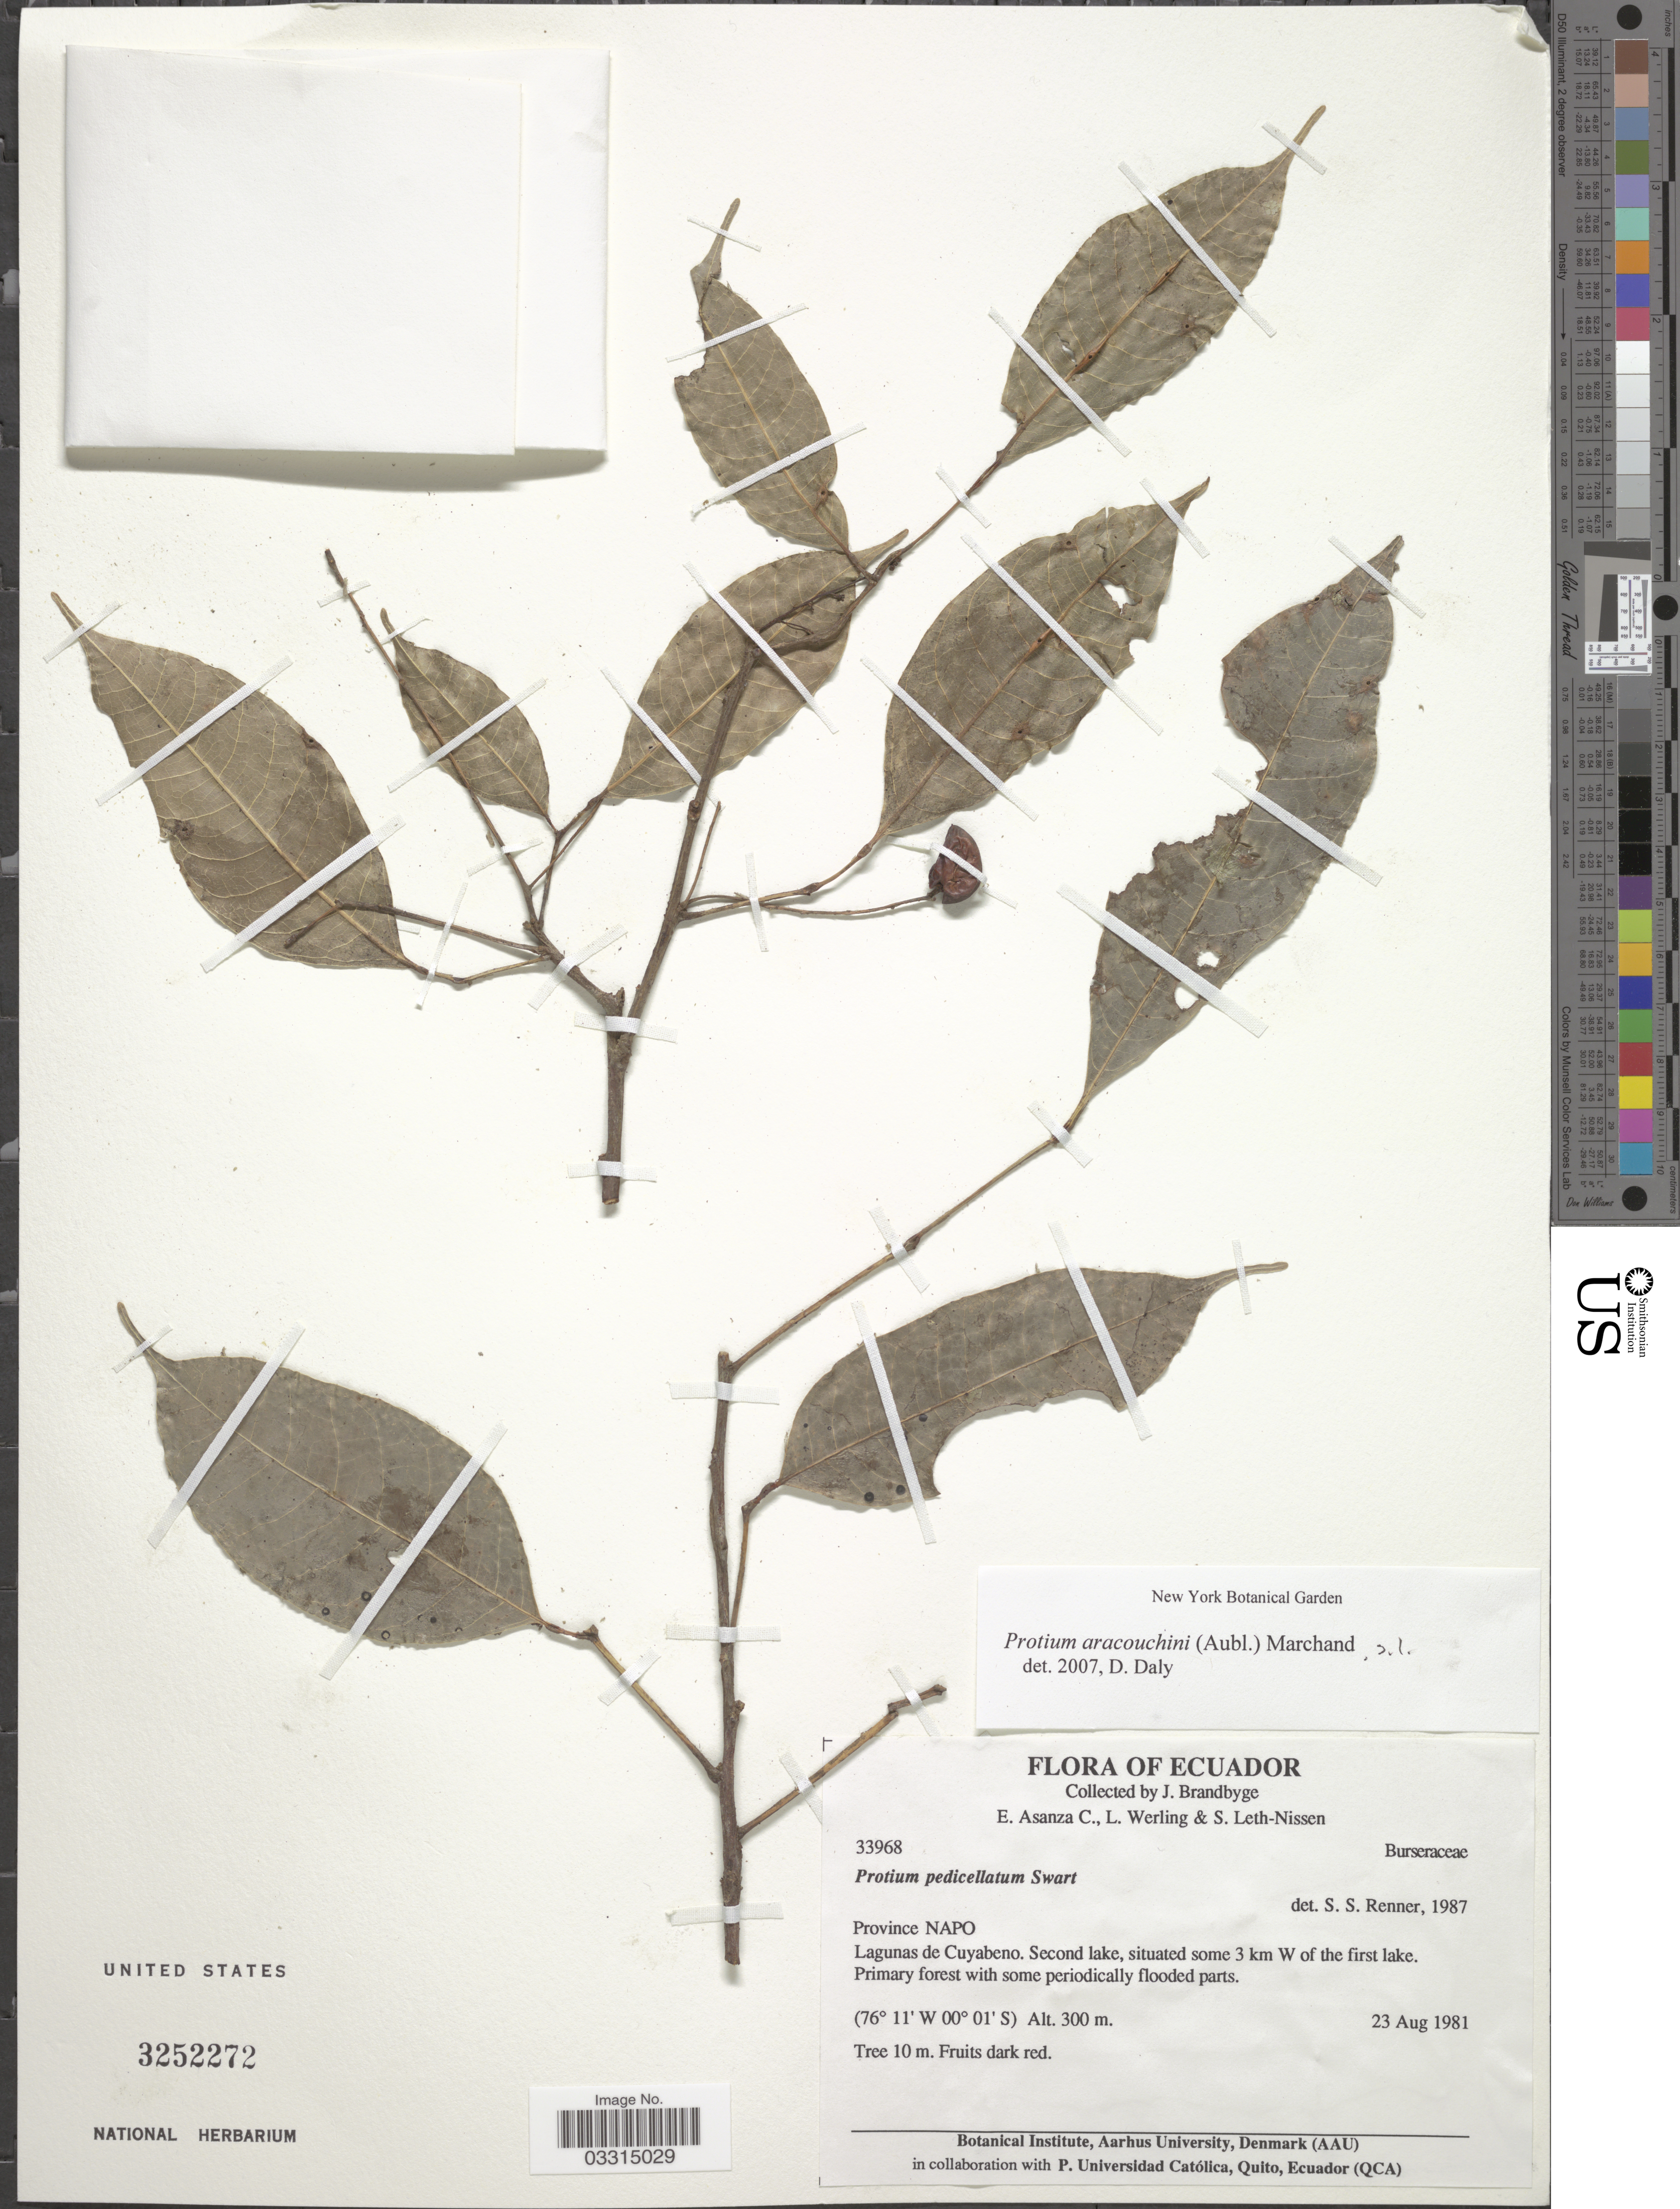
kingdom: Plantae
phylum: Tracheophyta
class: Magnoliopsida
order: Sapindales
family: Burseraceae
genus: Protium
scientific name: Protium aracouchini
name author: (Aubl.) Marchand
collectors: J. Brandbyge, E. Asanza C., L. Werling & S. Leth-Nissen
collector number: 33968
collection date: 1981-08-23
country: Ecuador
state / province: Napo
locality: Lagunas de Cuyabeno. Second lake, situated some 3 km W of the first lake.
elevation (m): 300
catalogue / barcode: US 3252272